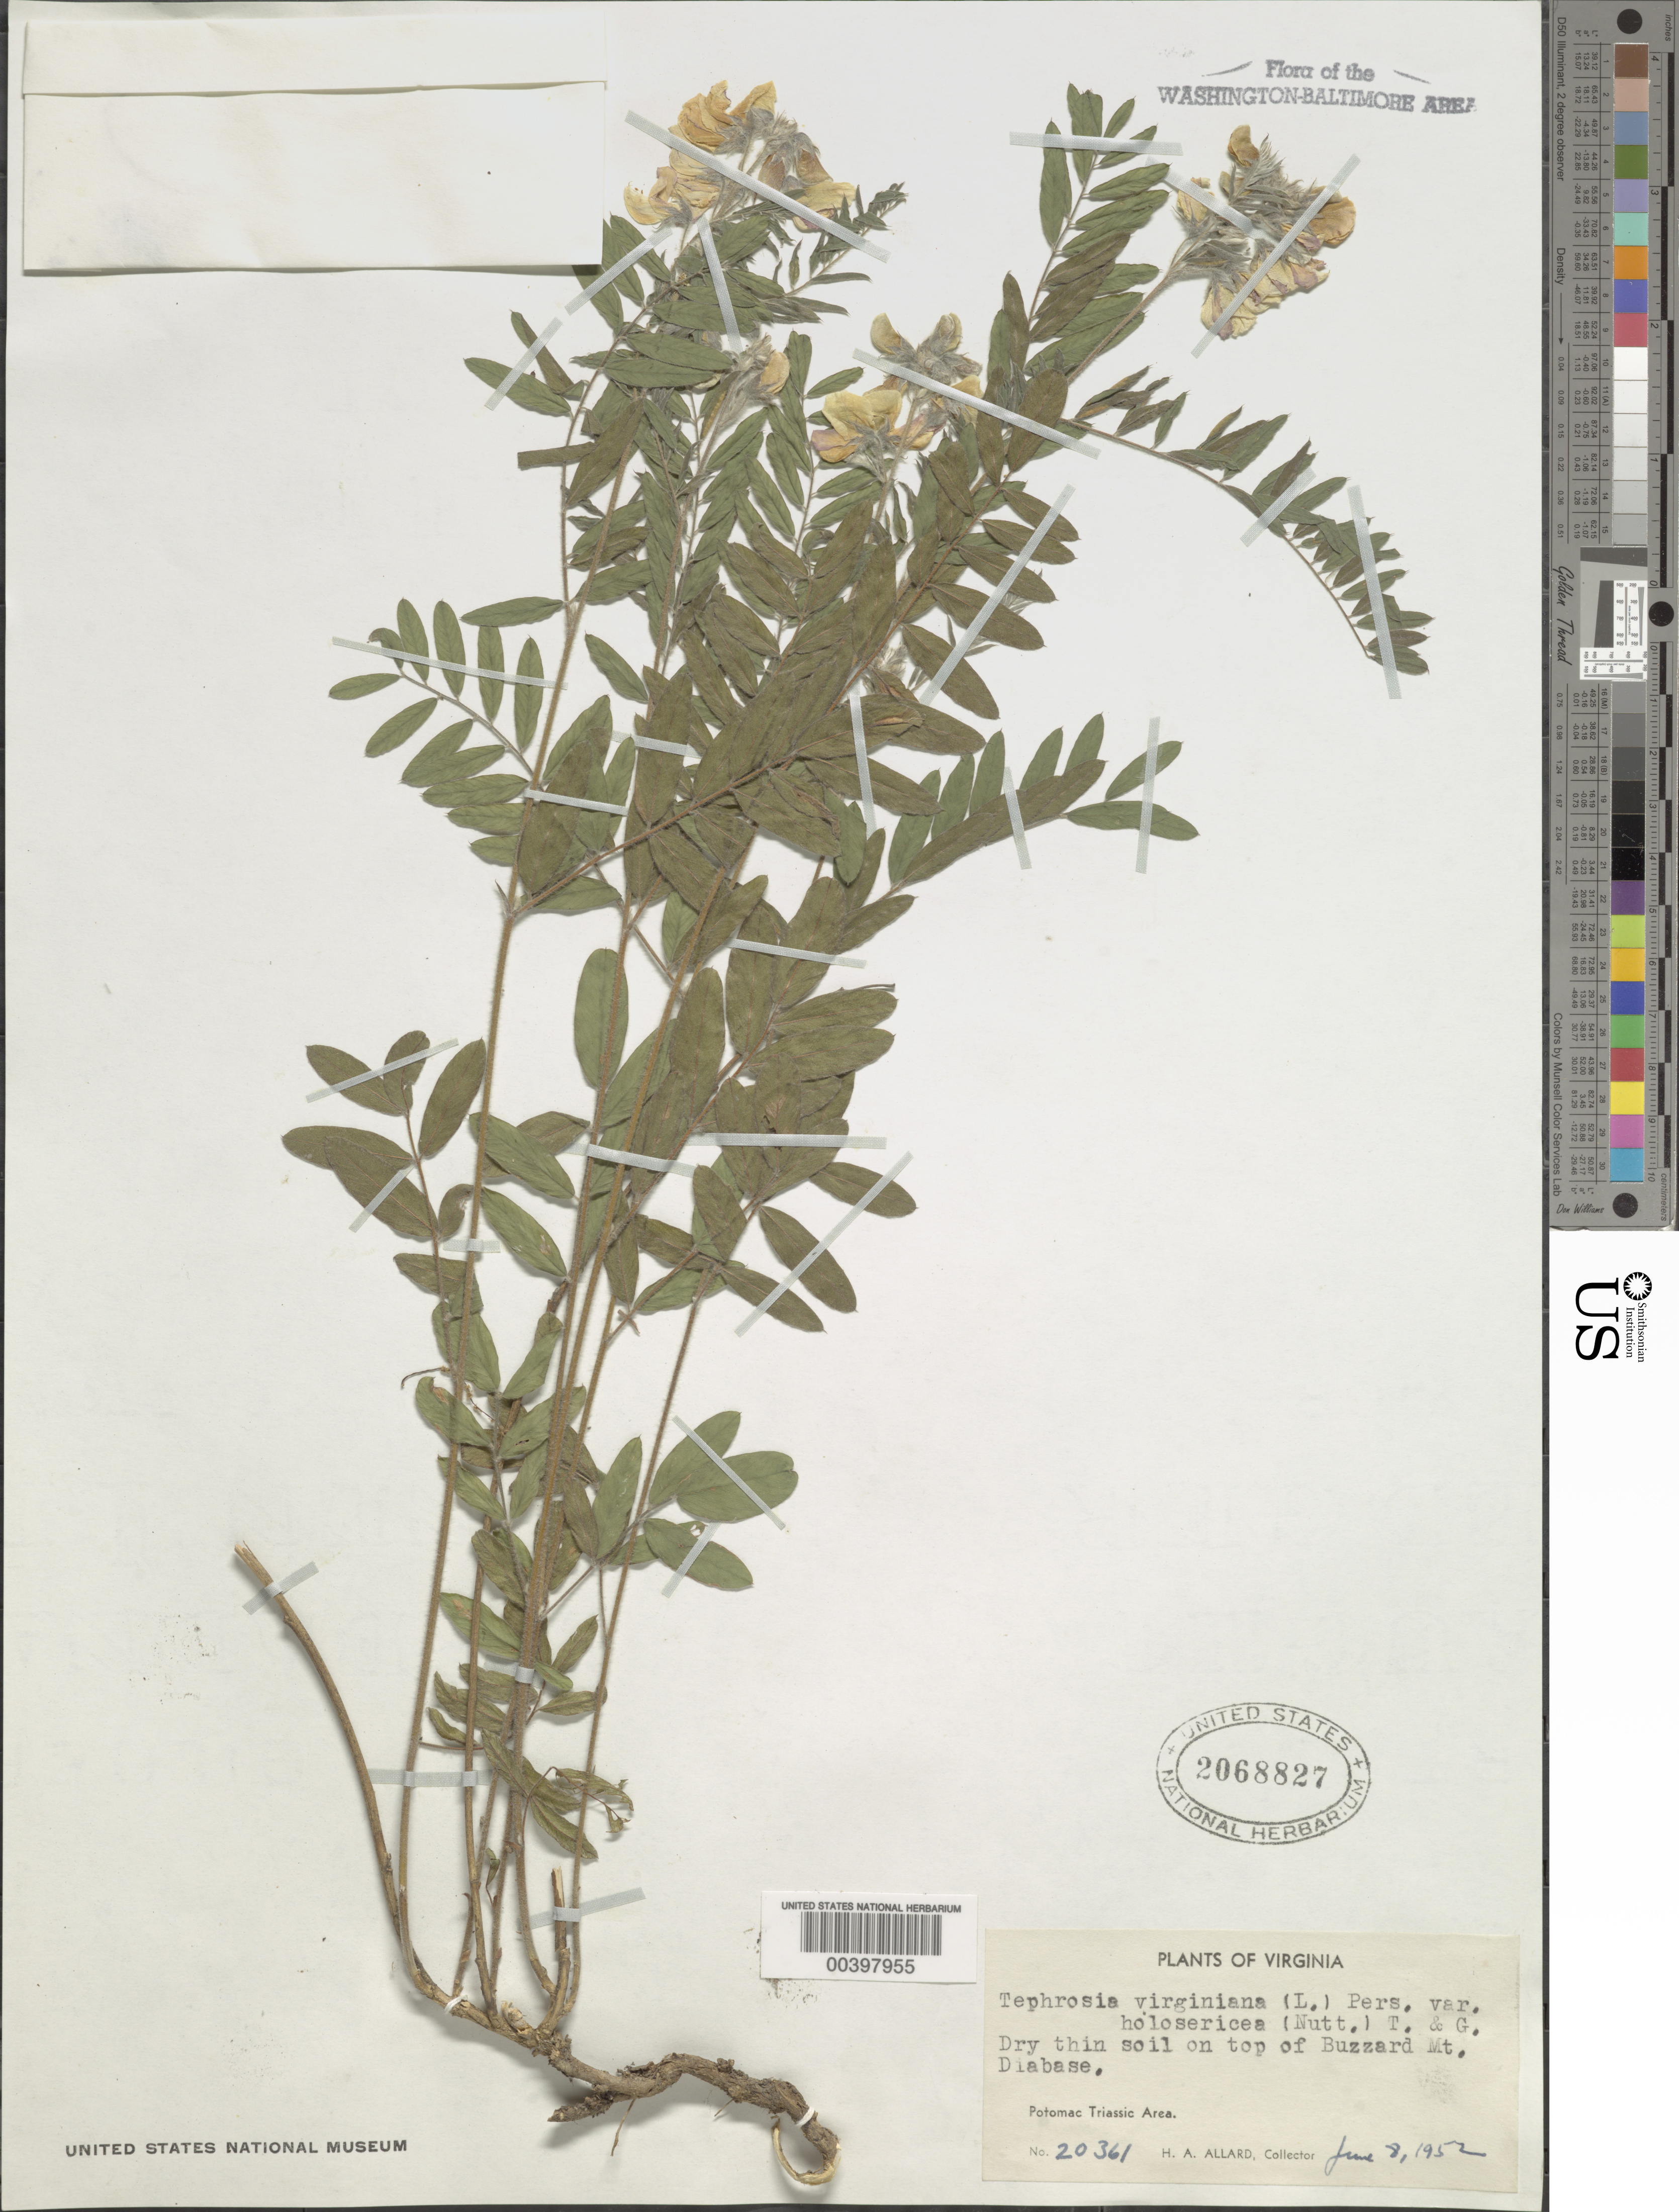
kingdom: Plantae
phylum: Tracheophyta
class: Magnoliopsida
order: Fabales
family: Fabaceae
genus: Tephrosia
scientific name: Tephrosia virginiana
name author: (L.) Pers.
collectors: H. A. Allard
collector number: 20361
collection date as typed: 08 Jun 1952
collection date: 1952-06-08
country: United States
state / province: Virginia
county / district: Culpeper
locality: Buzzard Mt.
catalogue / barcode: US 2068827